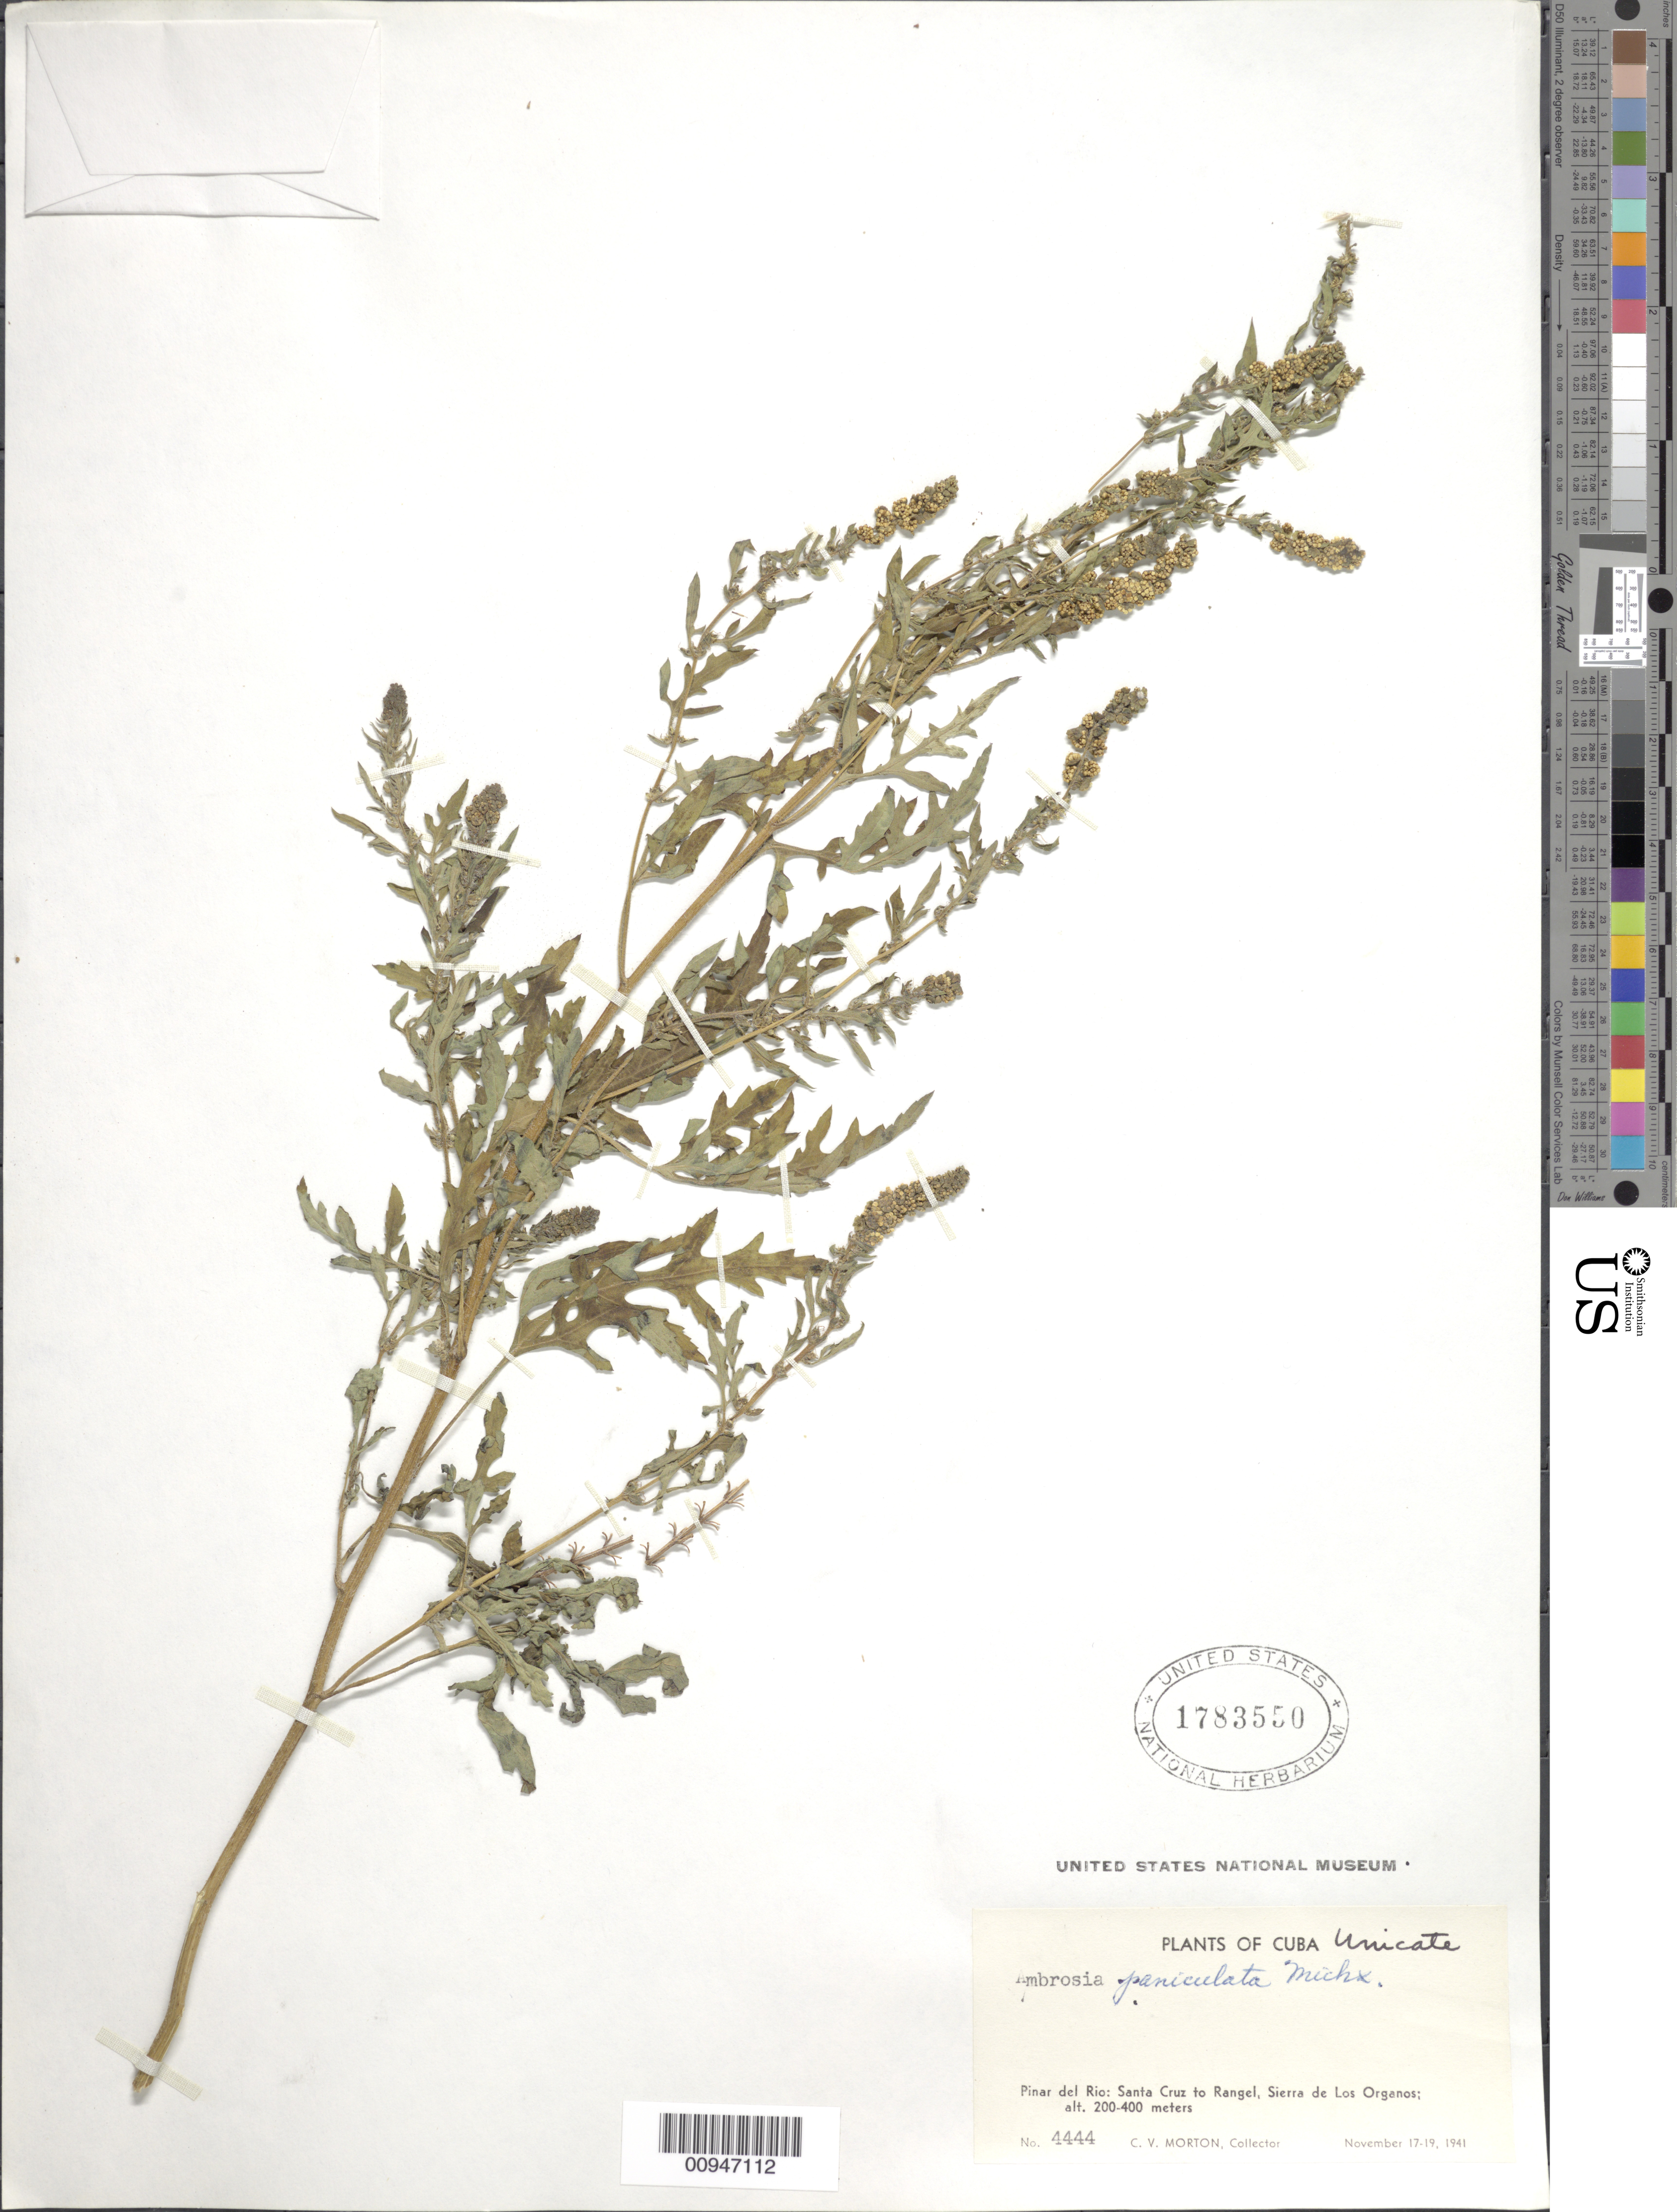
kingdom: Plantae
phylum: Tracheophyta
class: Magnoliopsida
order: Asterales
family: Asteraceae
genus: Ambrosia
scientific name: Ambrosia paniculata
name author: Michx.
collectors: C. V. Morton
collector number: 4444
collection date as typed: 17 Nov 1941 to 19 Nov 1941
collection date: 1941-11-17/1941-11-19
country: Cuba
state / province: Pinar del Rio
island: Cuba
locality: Santa Cruz to Rangel, Sierra de Los Organos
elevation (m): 200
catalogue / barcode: US 1783550